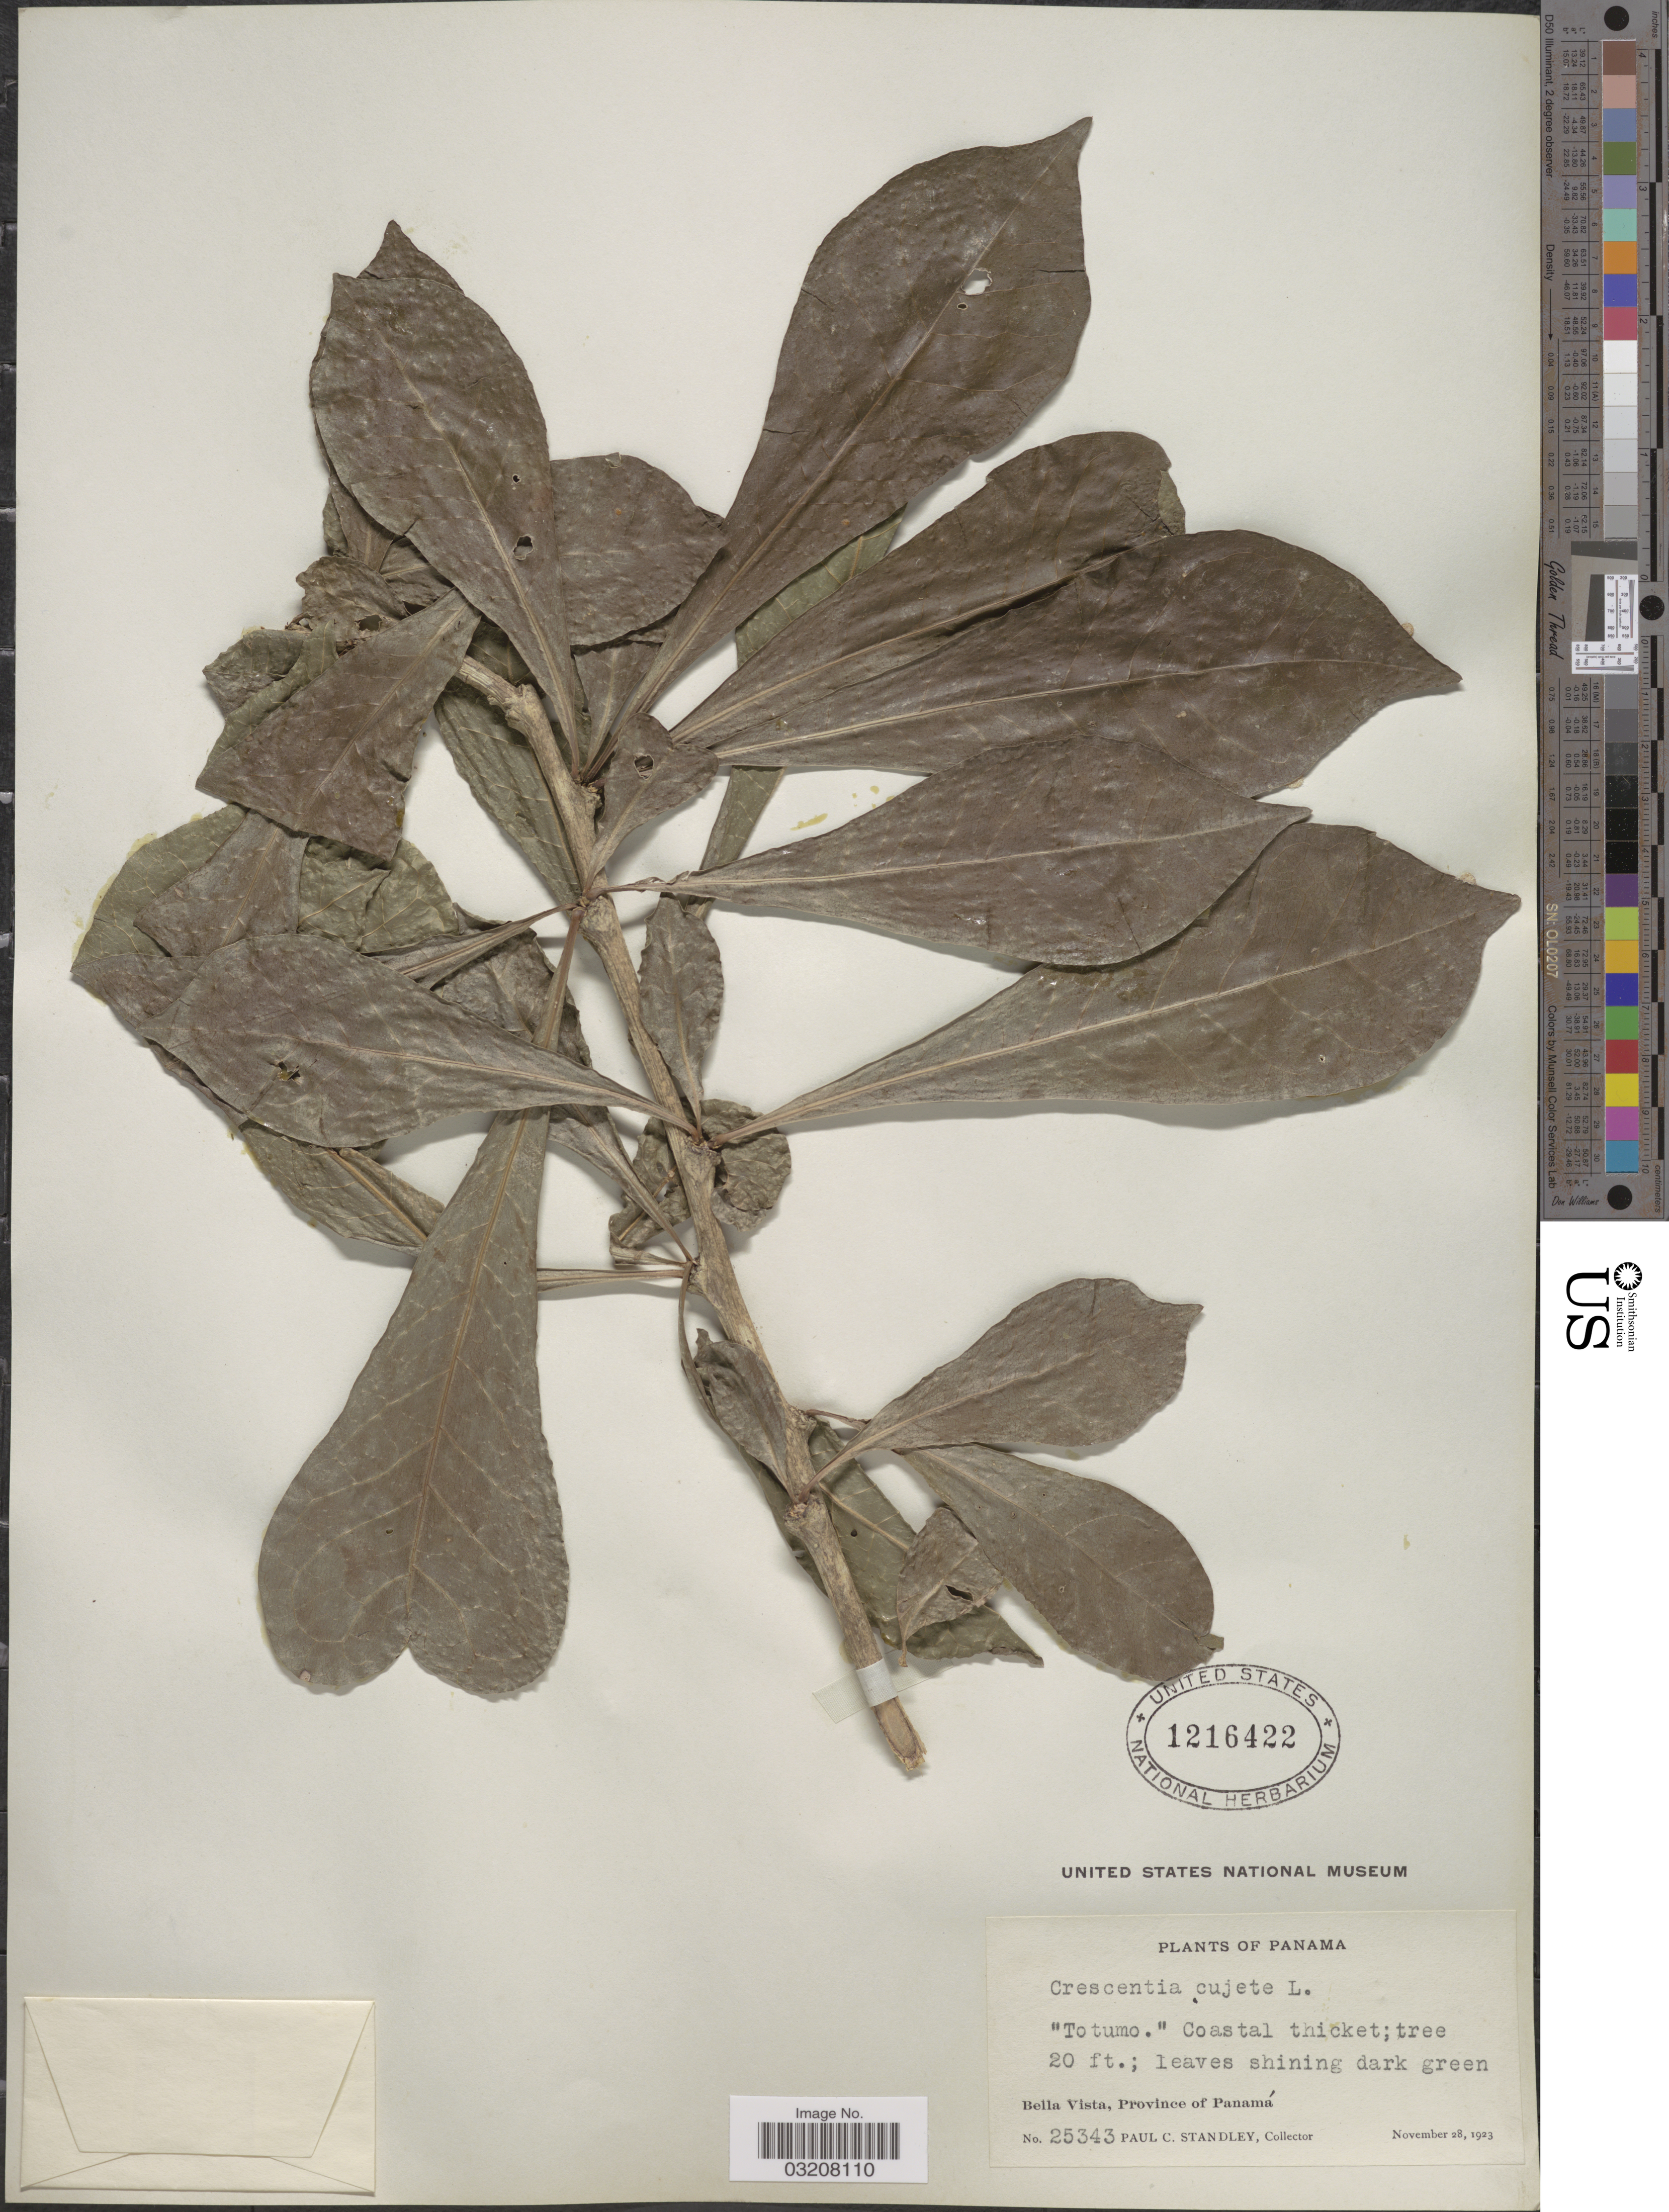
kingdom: Plantae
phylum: Tracheophyta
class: Magnoliopsida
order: Lamiales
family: Bignoniaceae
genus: Crescentia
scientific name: Crescentia cujete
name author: L.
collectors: P. C. Standley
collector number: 25343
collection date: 1923-11-28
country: Panama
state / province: Panamá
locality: Bella Vista.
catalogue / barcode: US 1216422